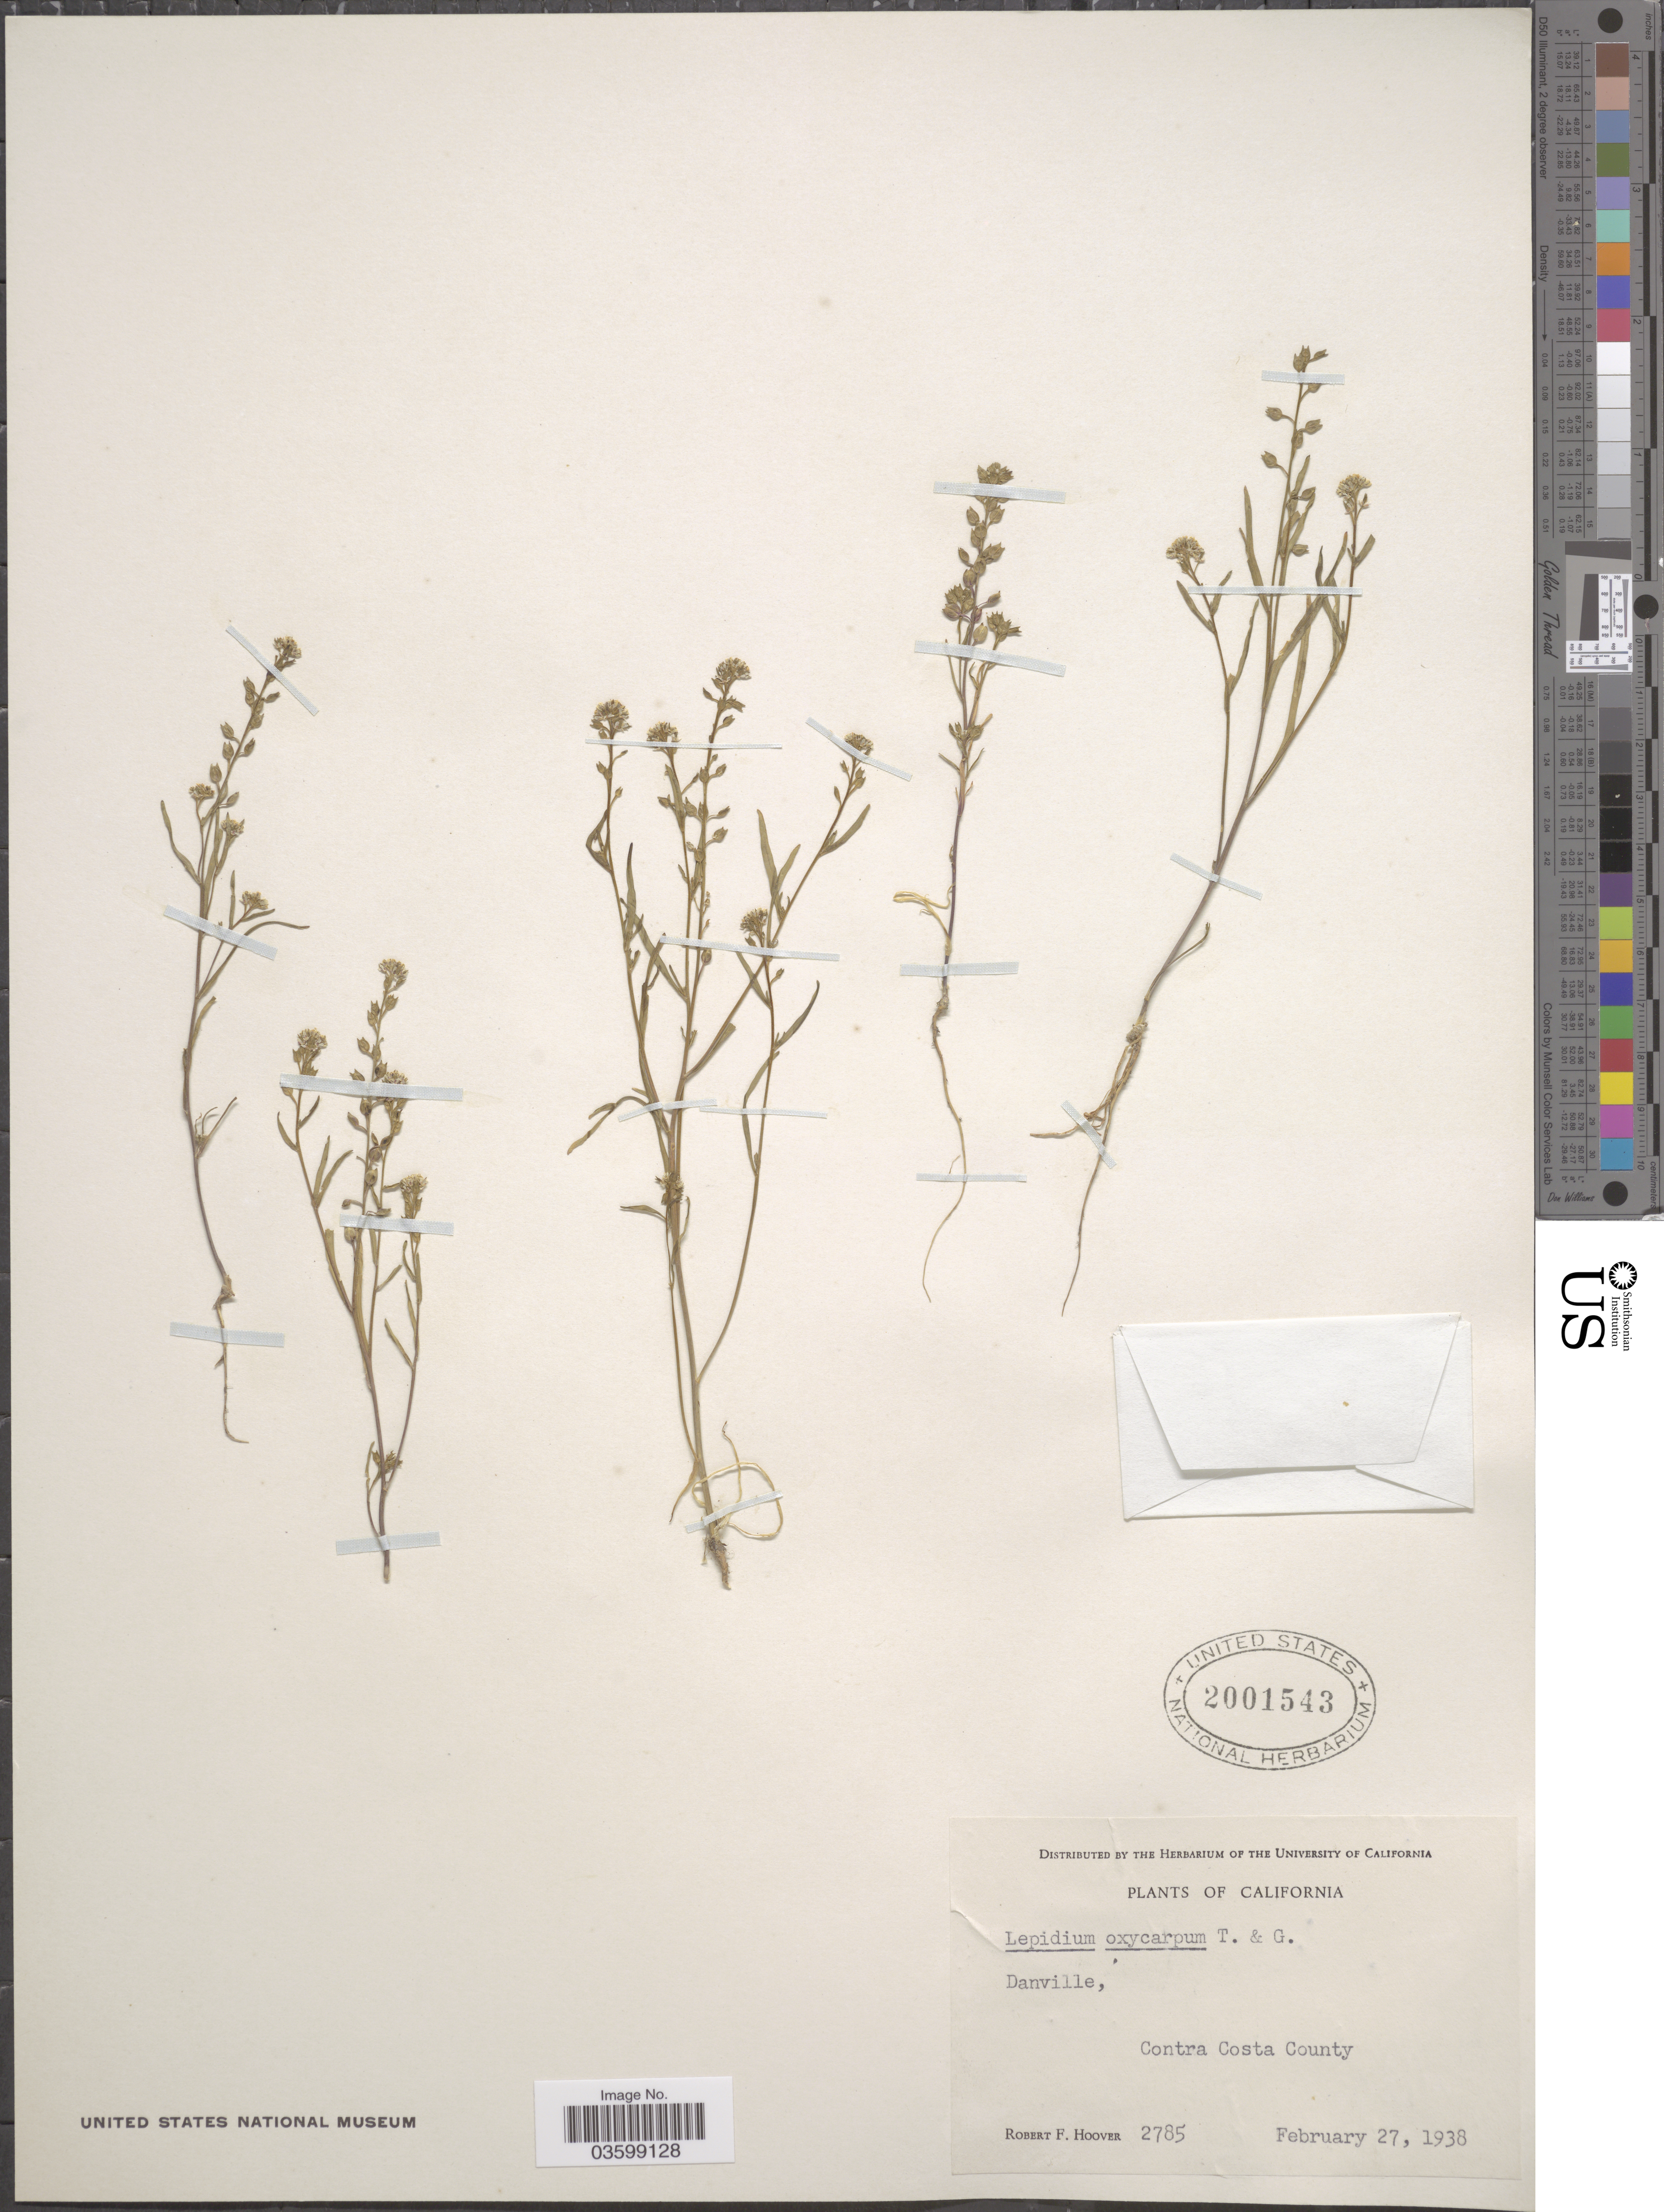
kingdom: Plantae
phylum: Tracheophyta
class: Magnoliopsida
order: Brassicales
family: Brassicaceae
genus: Lepidium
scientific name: Lepidium oxycarpum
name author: Nutt.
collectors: R. F. Hoover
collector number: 2785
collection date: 1938-02-27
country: United States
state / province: California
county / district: Contra Costa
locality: Danville, Contra Costa County.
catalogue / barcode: US 2001543